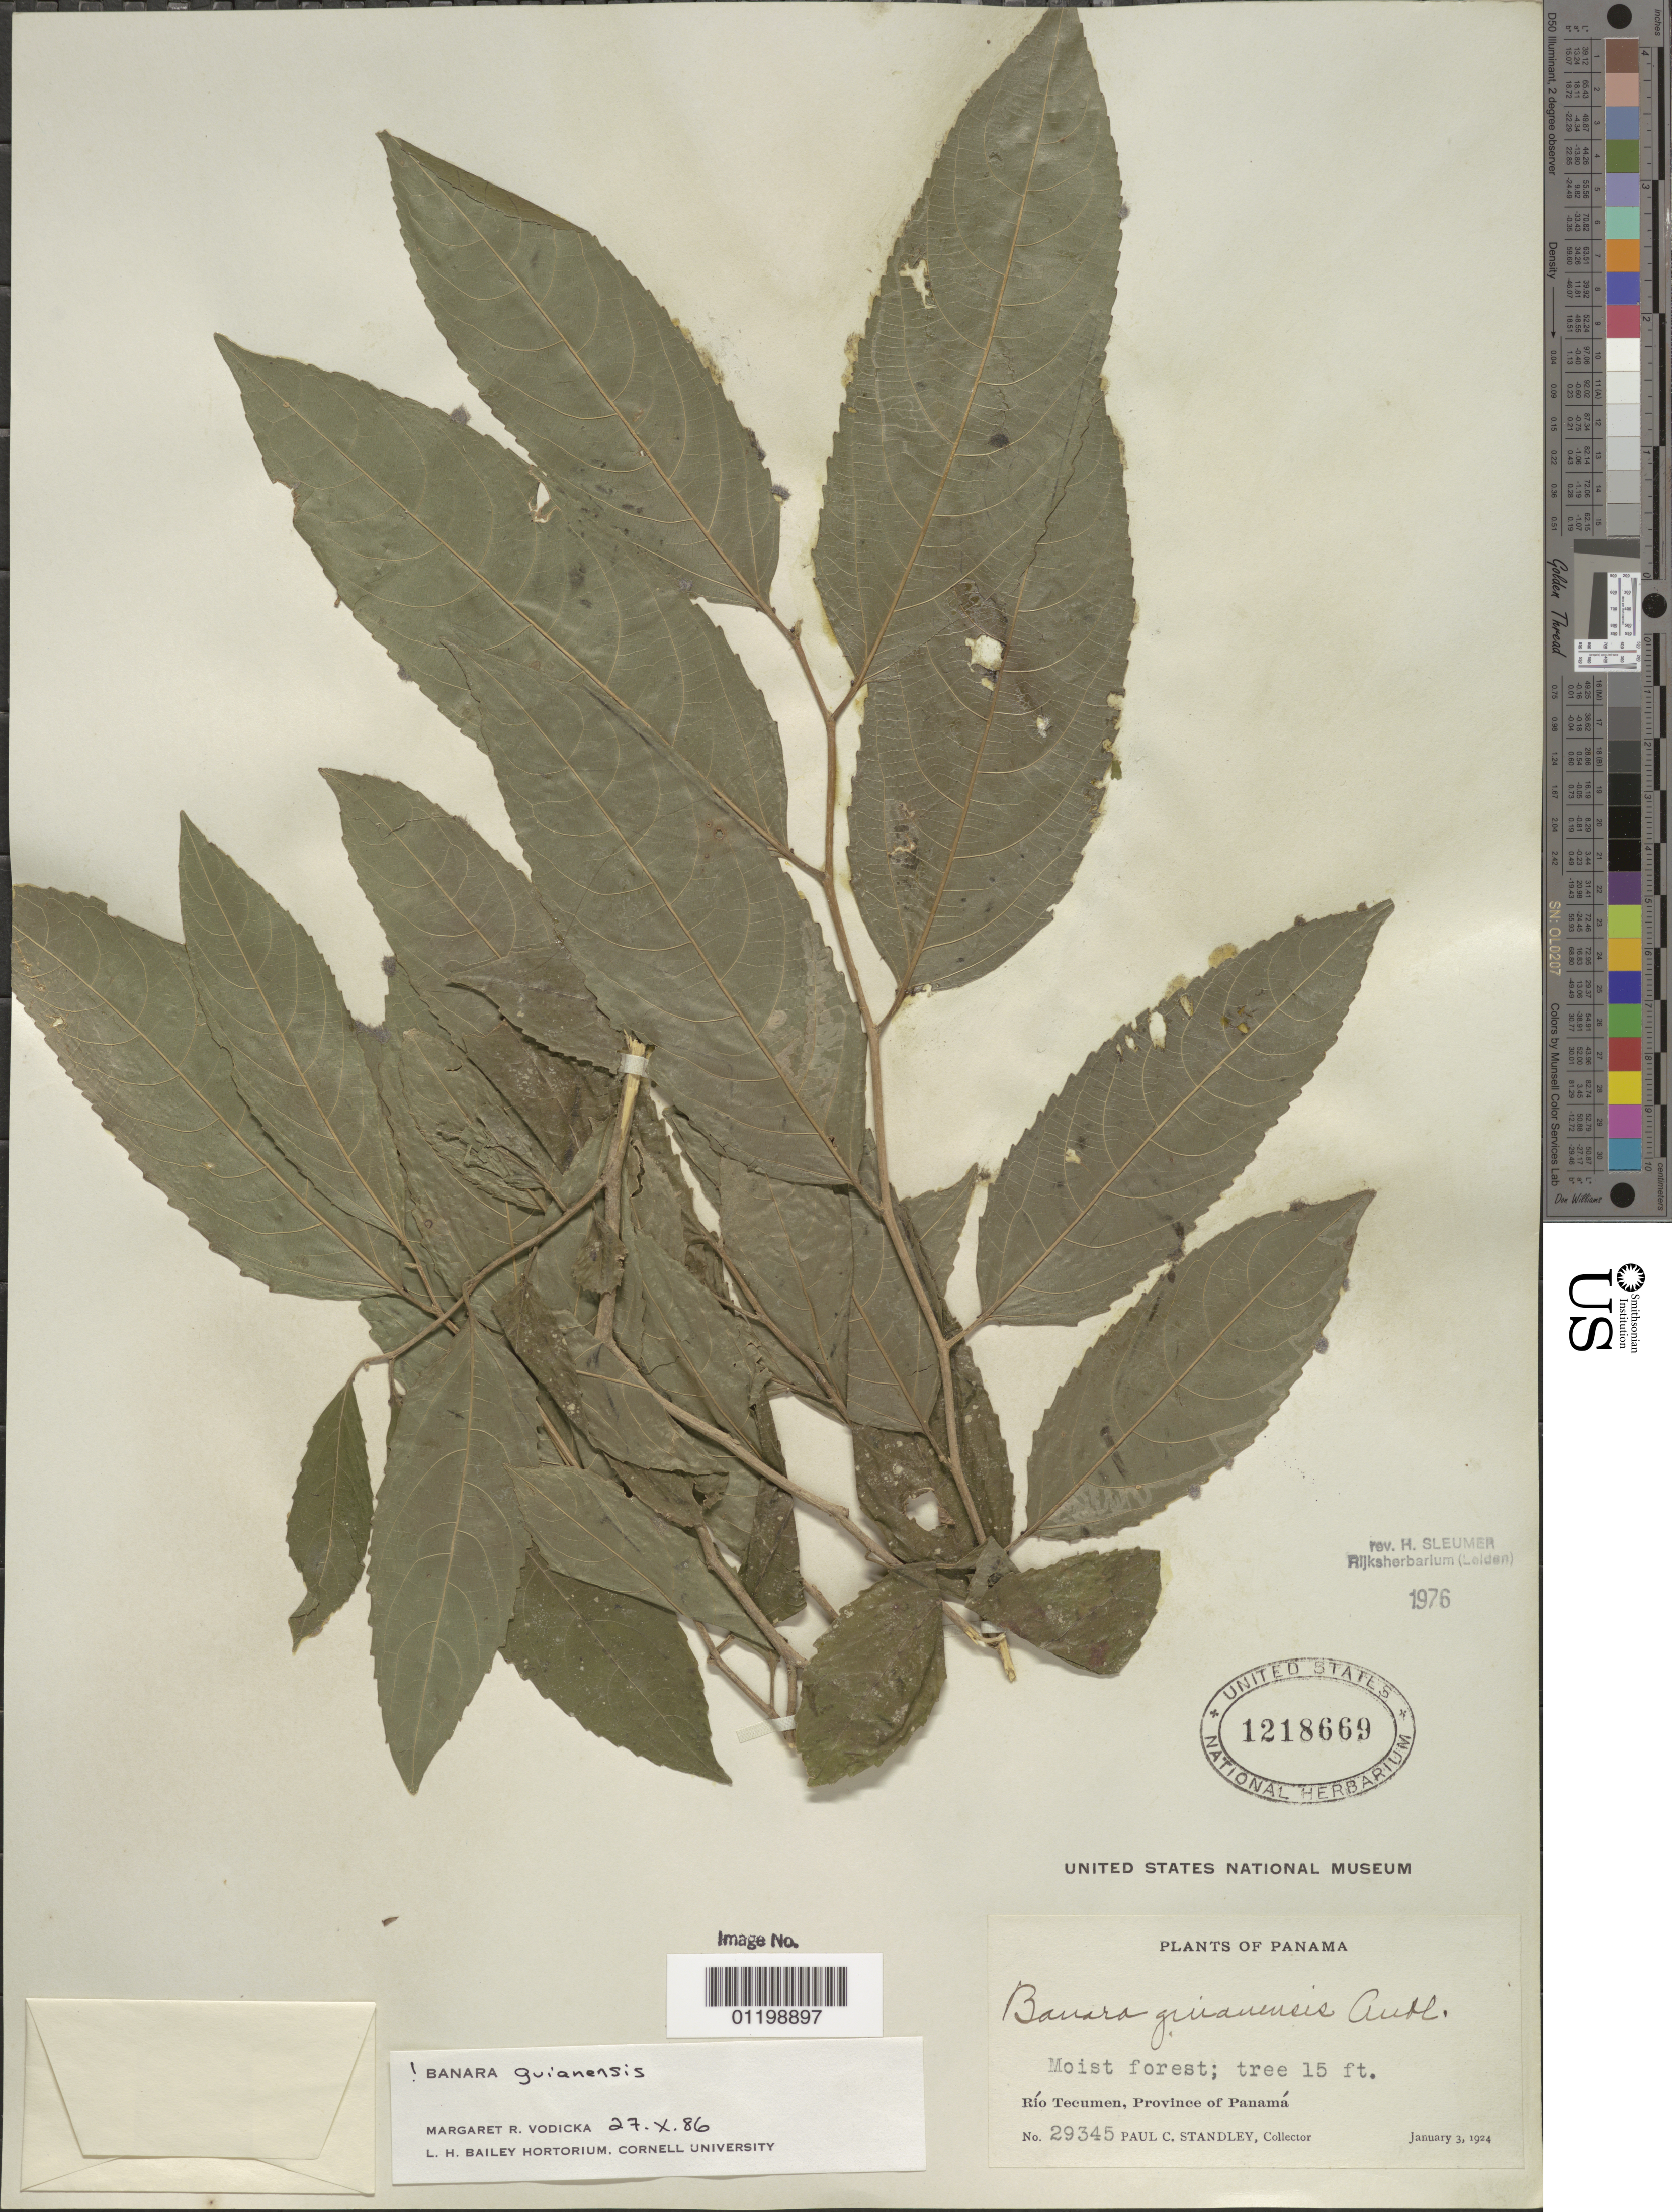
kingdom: Plantae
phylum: Tracheophyta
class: Magnoliopsida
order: Malpighiales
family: Salicaceae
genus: Banara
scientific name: Banara guianensis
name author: Aubl.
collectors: P. C. Standley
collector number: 29345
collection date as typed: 03 Jan 1924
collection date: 1924-01-03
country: Panama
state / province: Panamá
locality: Rio Tecumen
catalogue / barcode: US 1218669